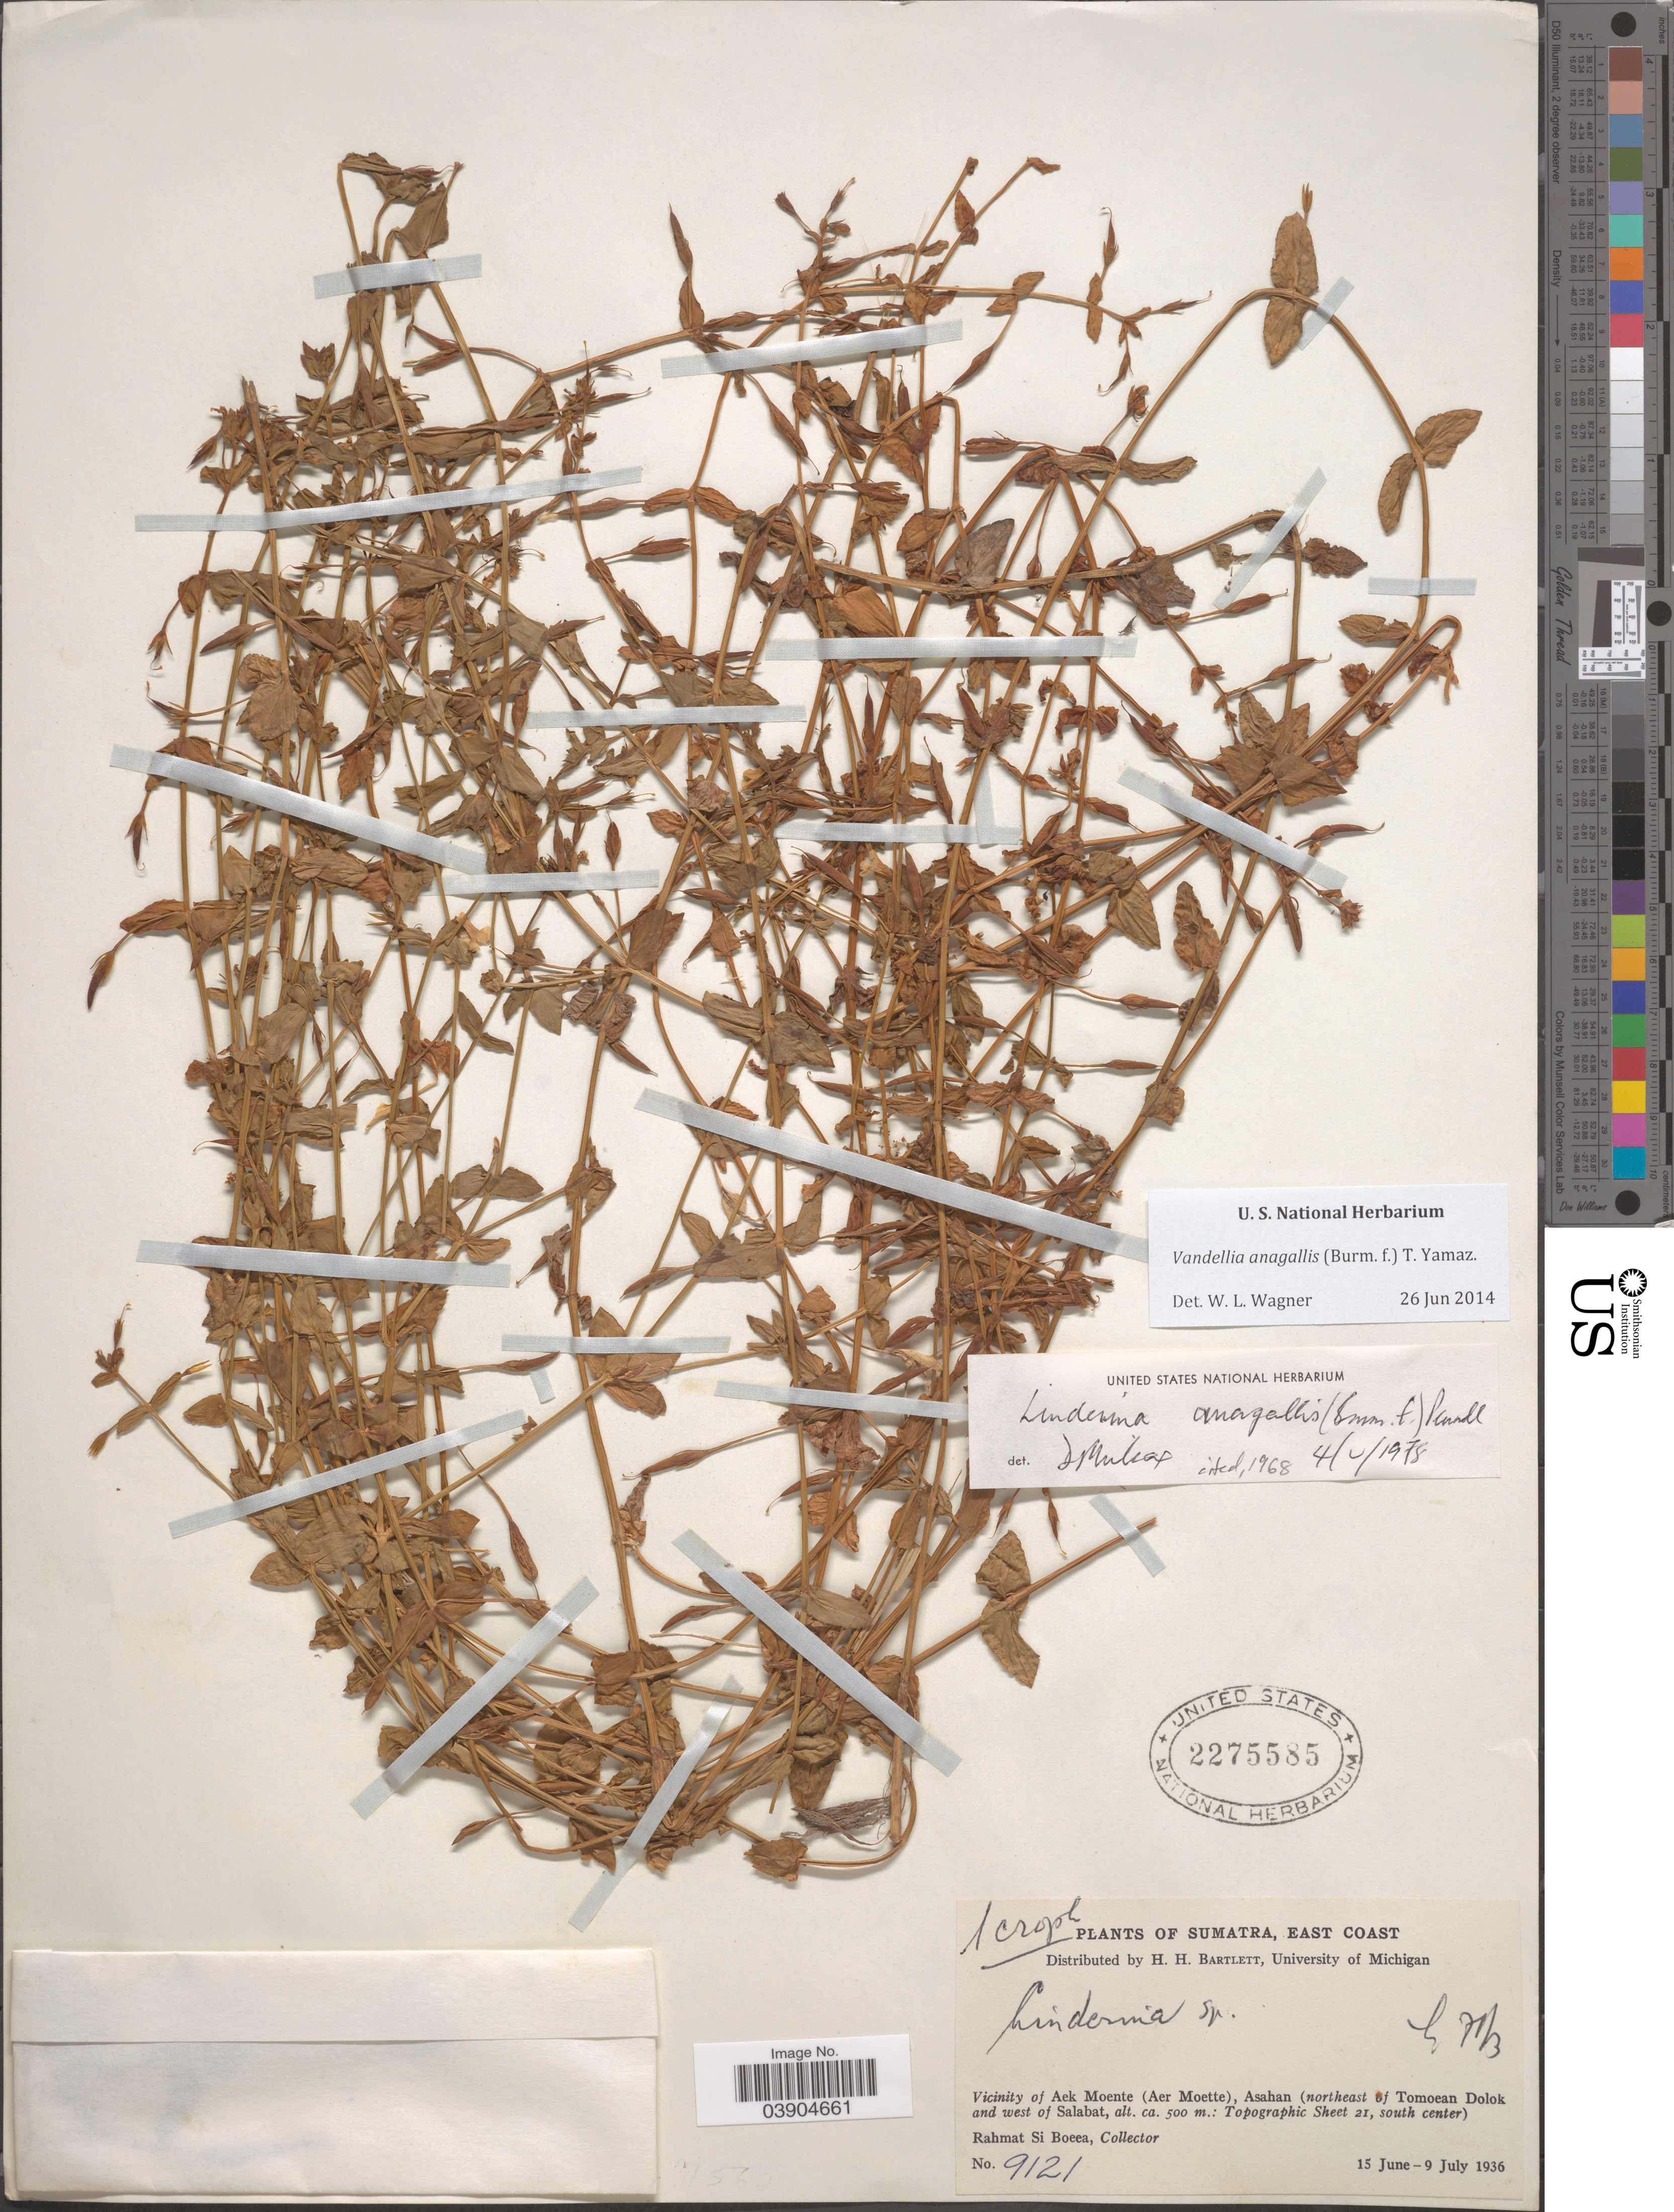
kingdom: Plantae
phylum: Tracheophyta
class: Magnoliopsida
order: Lamiales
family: Linderniaceae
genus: Lindernia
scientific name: Lindernia anagallis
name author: (Burm. f.) Pennell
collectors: Rahmat Si Boeea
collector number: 9121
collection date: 1936-06-15/1936-07-06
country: Indonesia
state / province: Sumatra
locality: East Coast. Vicinity of Aek Moente (Aer Moette), Asahan (northeast of Tomoean Dolok and west of Salabat, Topographic Sheet 21, south center).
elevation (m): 500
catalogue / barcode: US 2275585